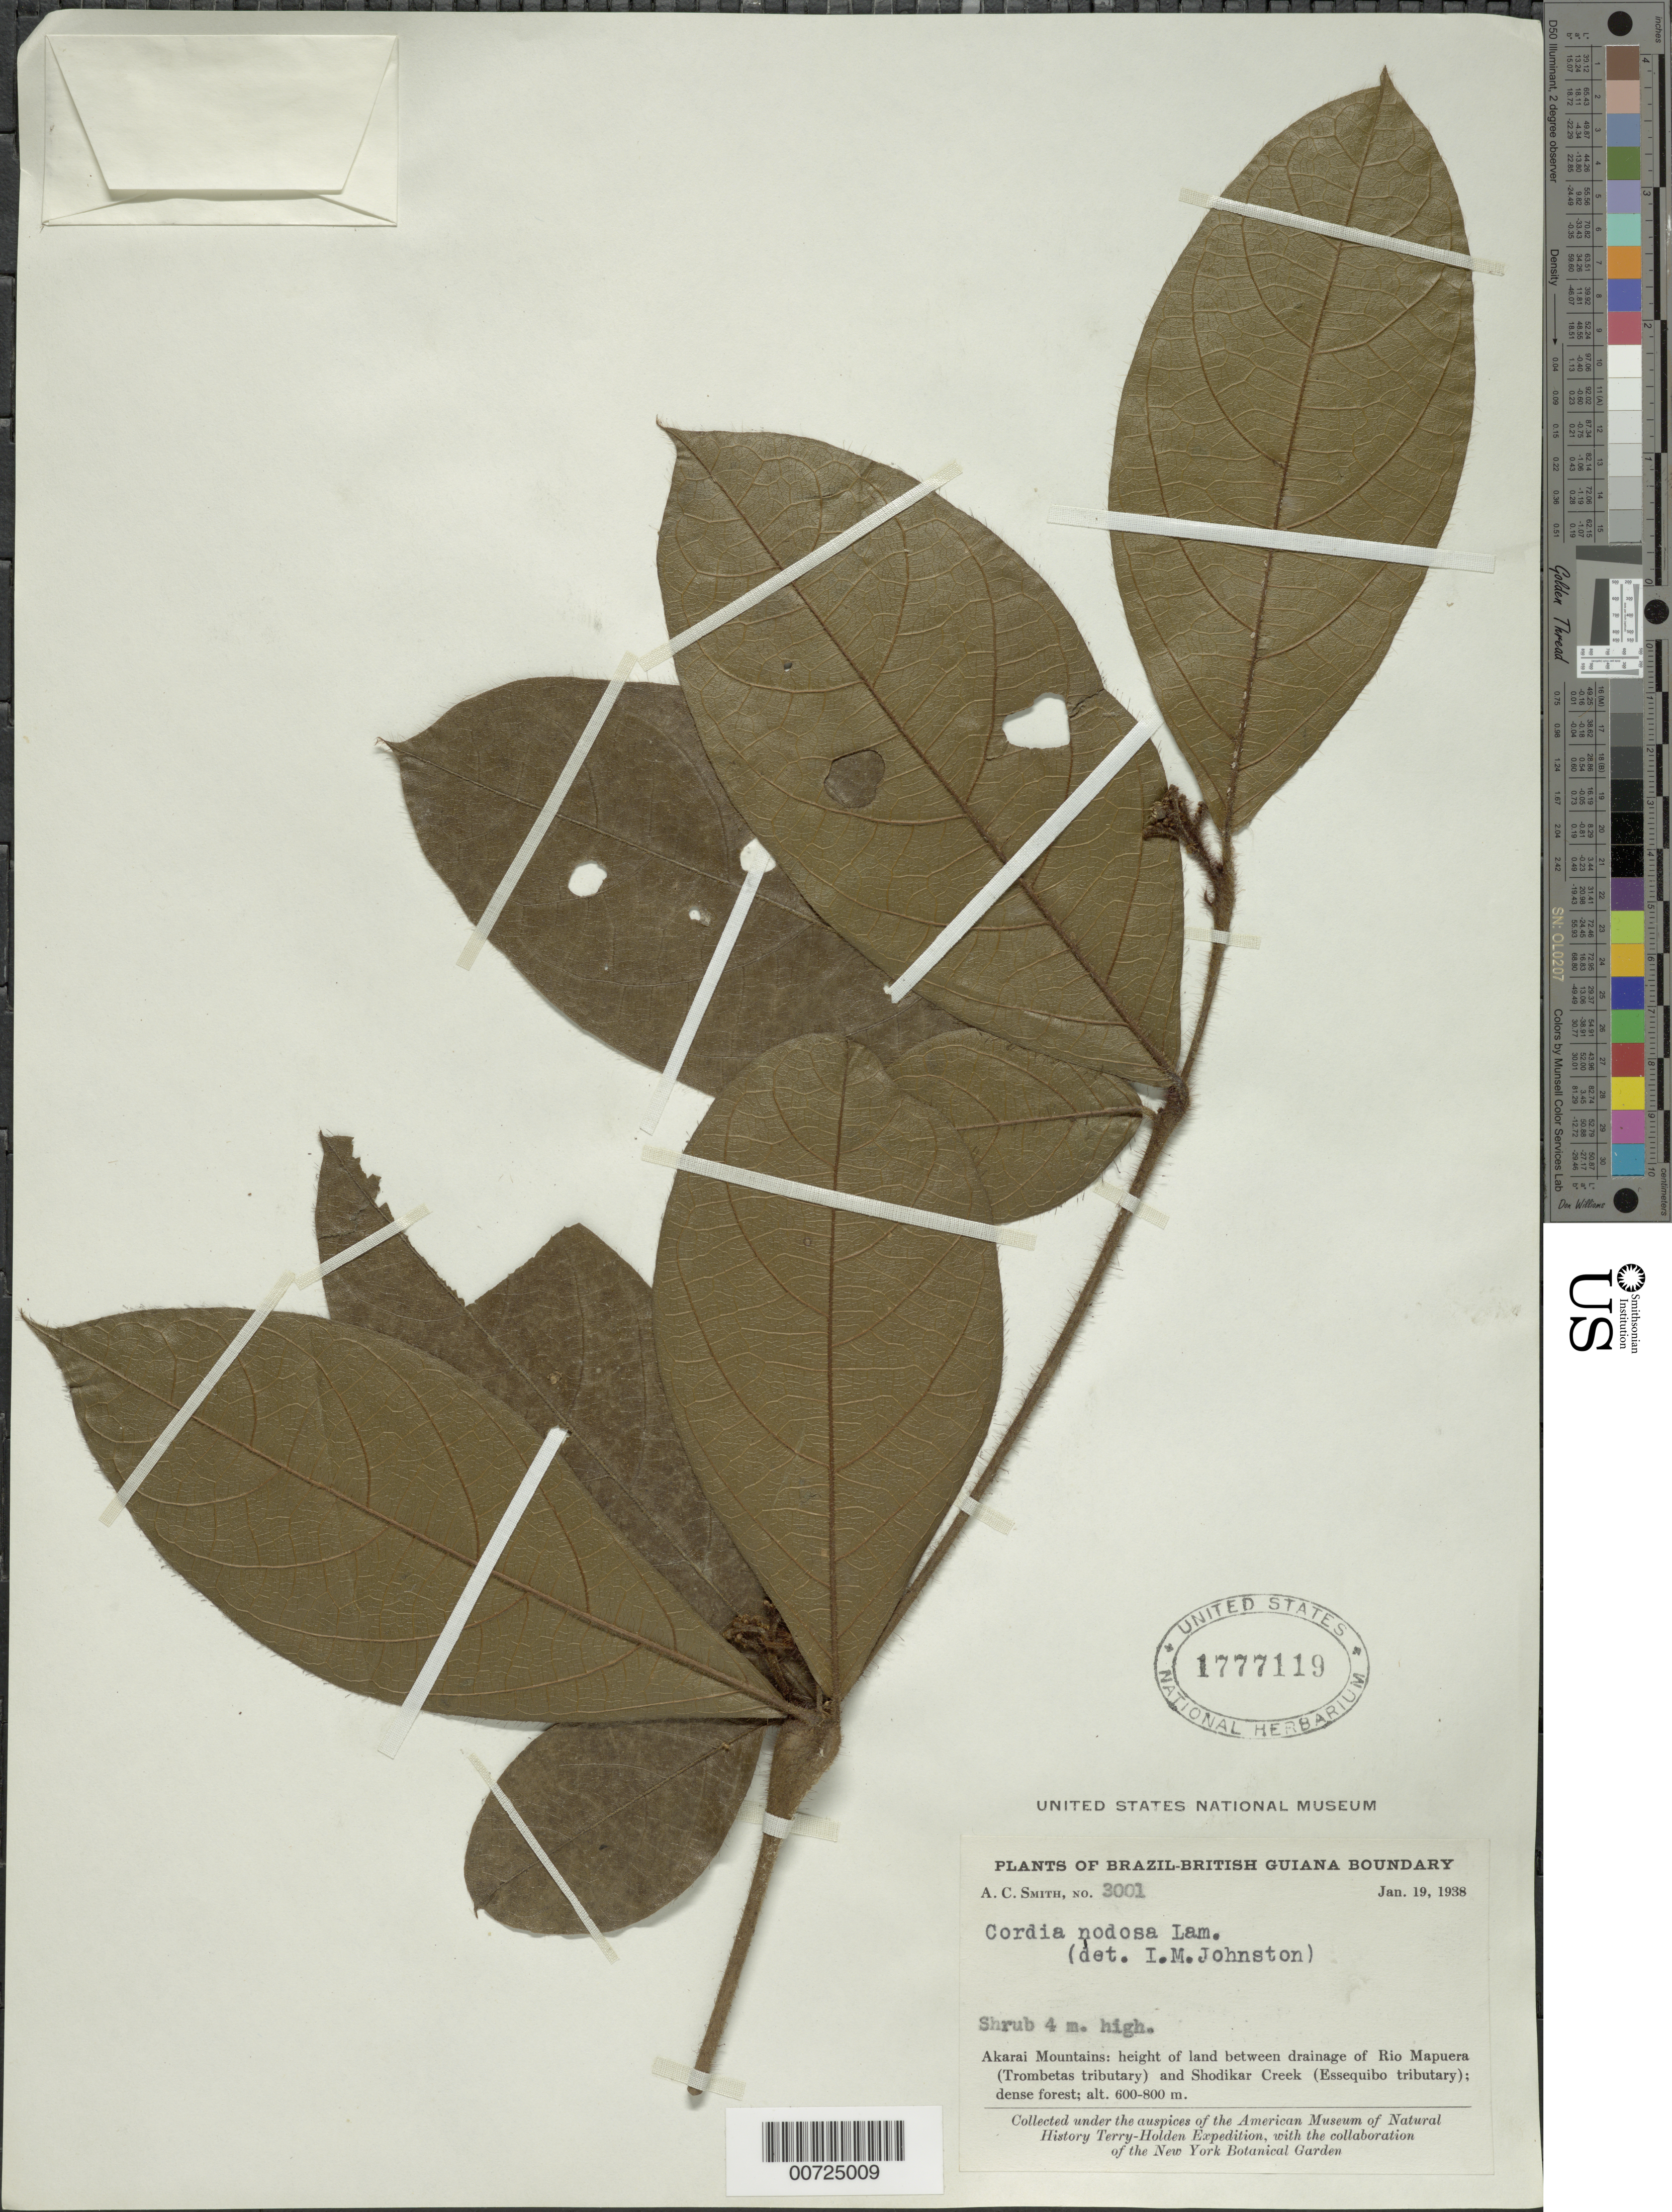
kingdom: Plantae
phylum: Tracheophyta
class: Magnoliopsida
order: Boraginales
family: Cordiaceae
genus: Cordia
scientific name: Cordia nodosa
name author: Lam.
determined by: Johnston, I. M.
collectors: A. C. Smith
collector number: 3001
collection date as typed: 19-Jan-38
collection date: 1938-01-19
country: Guyana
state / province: U. Takutu-U. Essequibo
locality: Akarai Mts., betw. drainage of Mapuera R. (Trombetas trib.) & Shodikar Creek (Essequibo trib.)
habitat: Dense forest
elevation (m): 600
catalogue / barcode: US 1777119